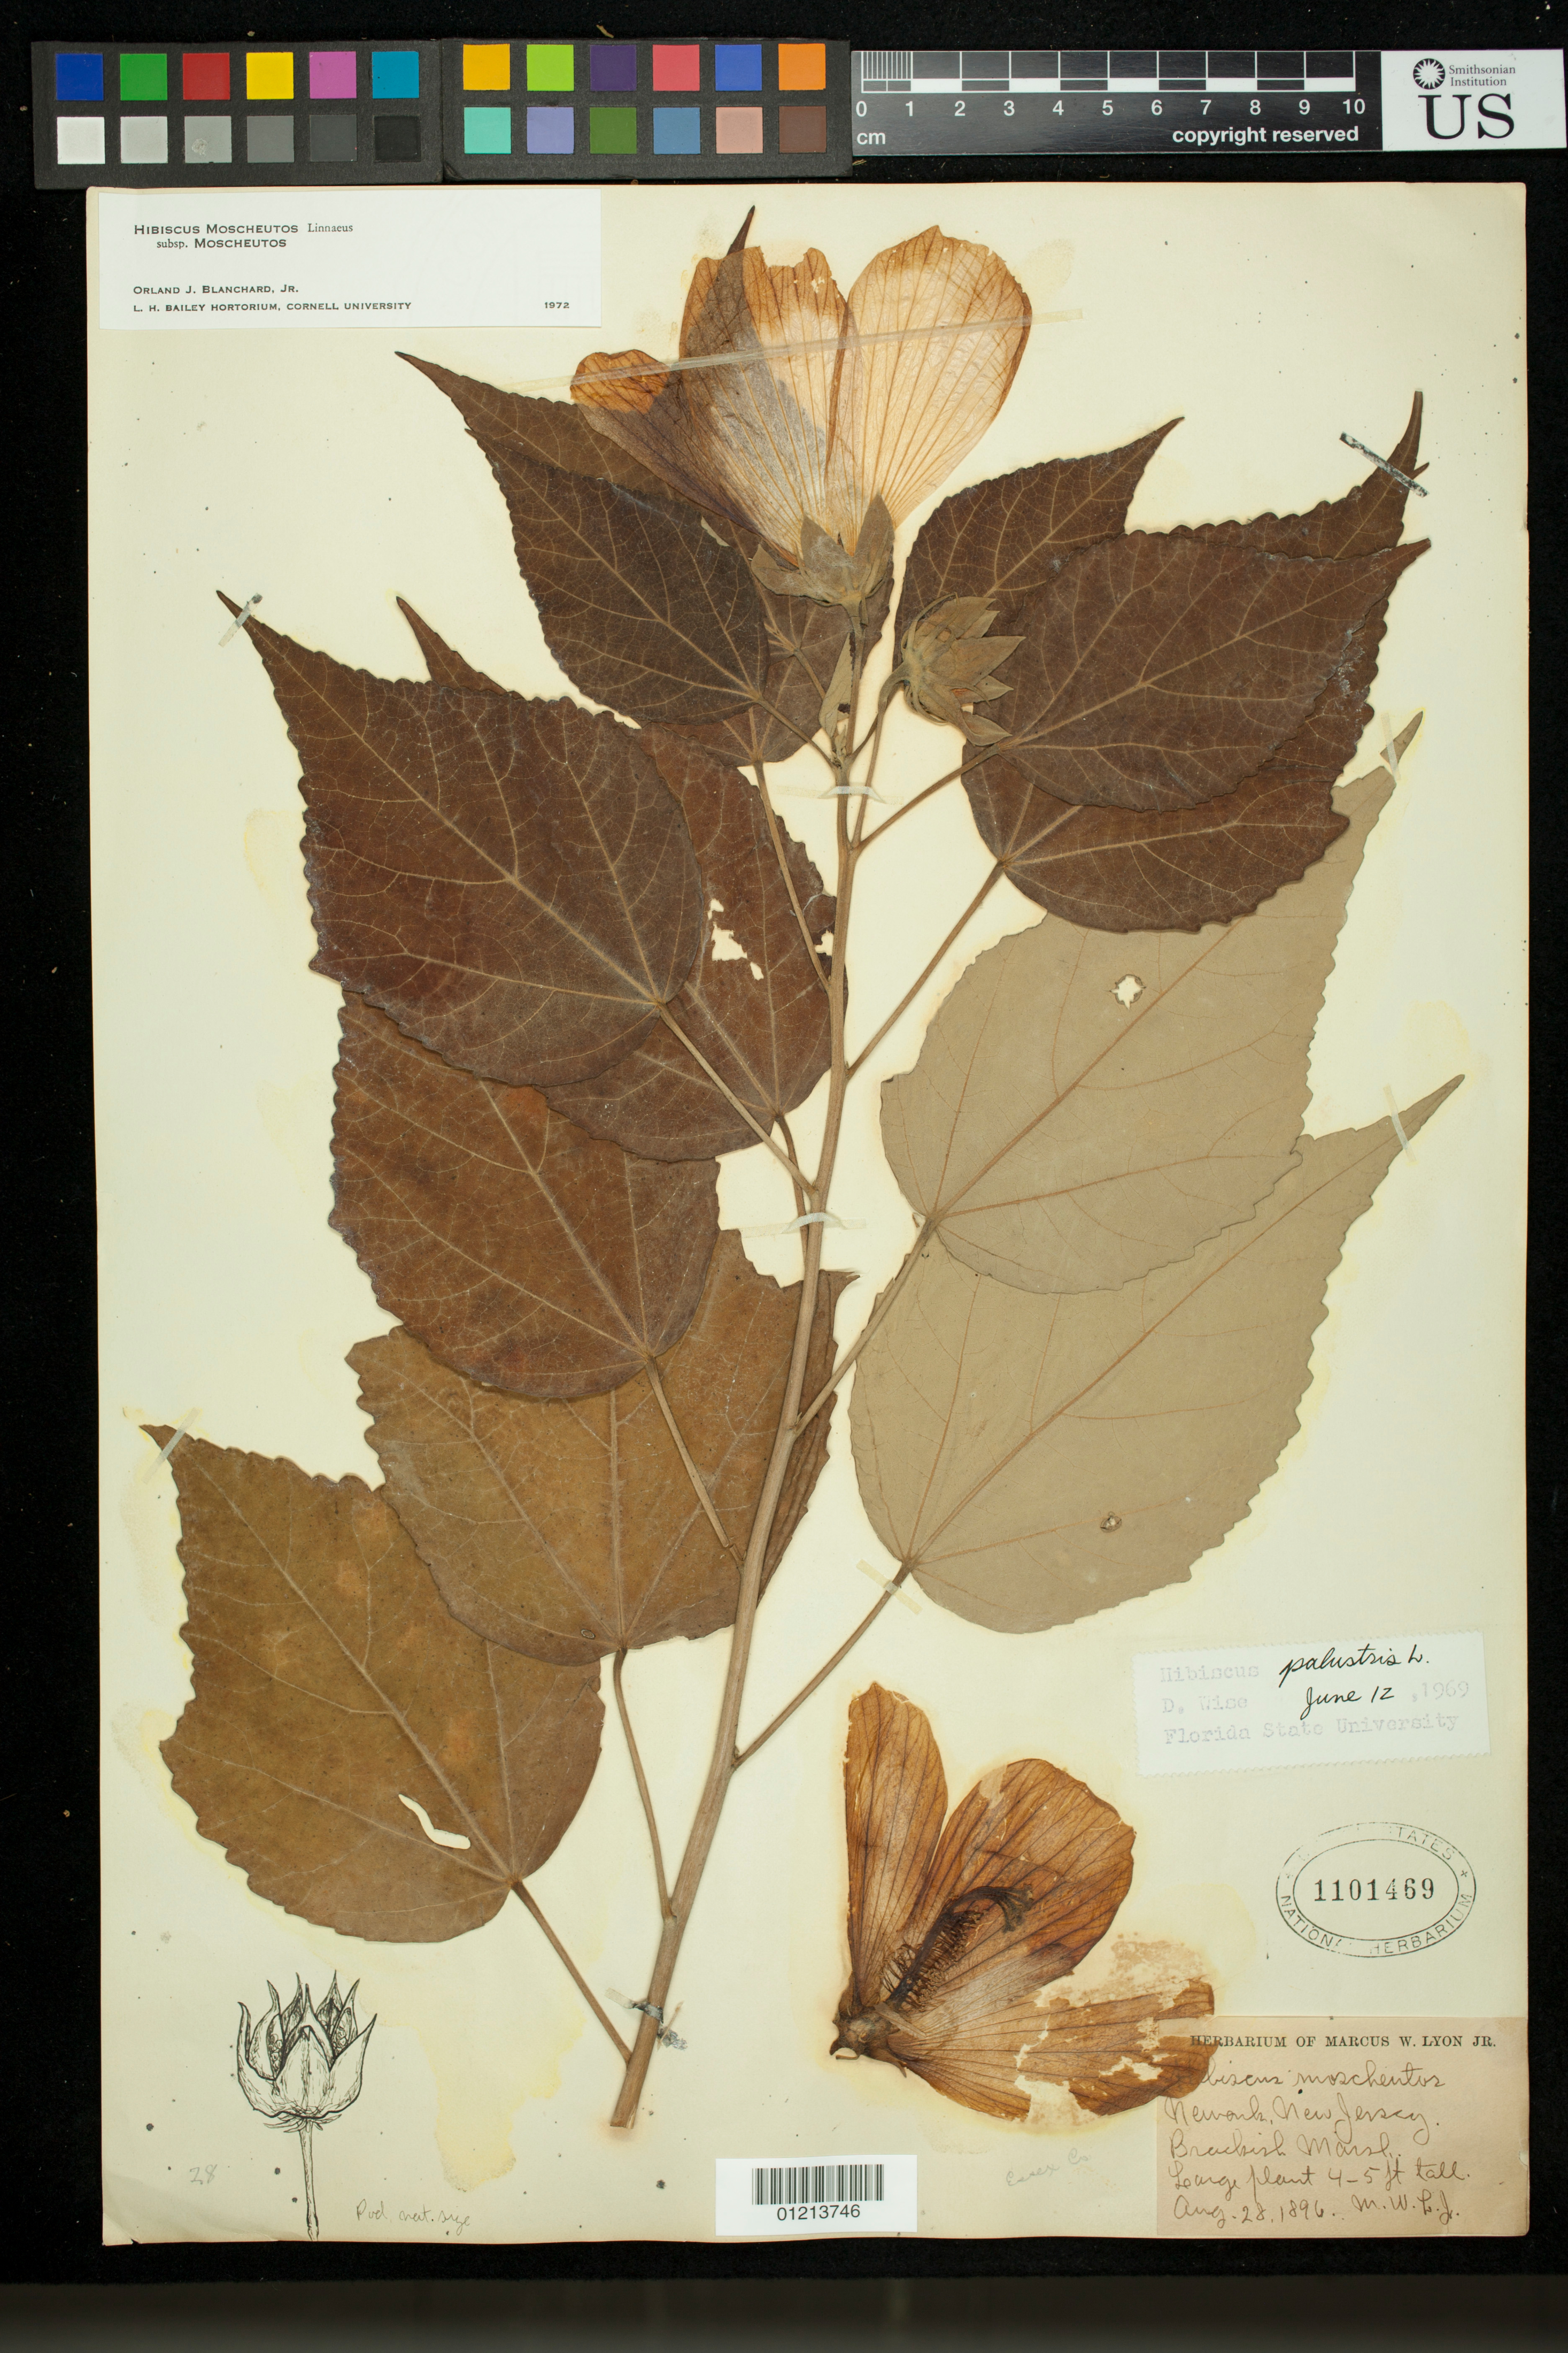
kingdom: Plantae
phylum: Tracheophyta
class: Magnoliopsida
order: Malvales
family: Malvaceae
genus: Hibiscus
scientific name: Hibiscus moscheutos subsp. moscheutos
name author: L.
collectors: M. W. Lyon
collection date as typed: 28 Aug 1896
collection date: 1896-08-28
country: United States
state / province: New Jersey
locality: Newark: Brackish marsh.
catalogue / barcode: US 1101469